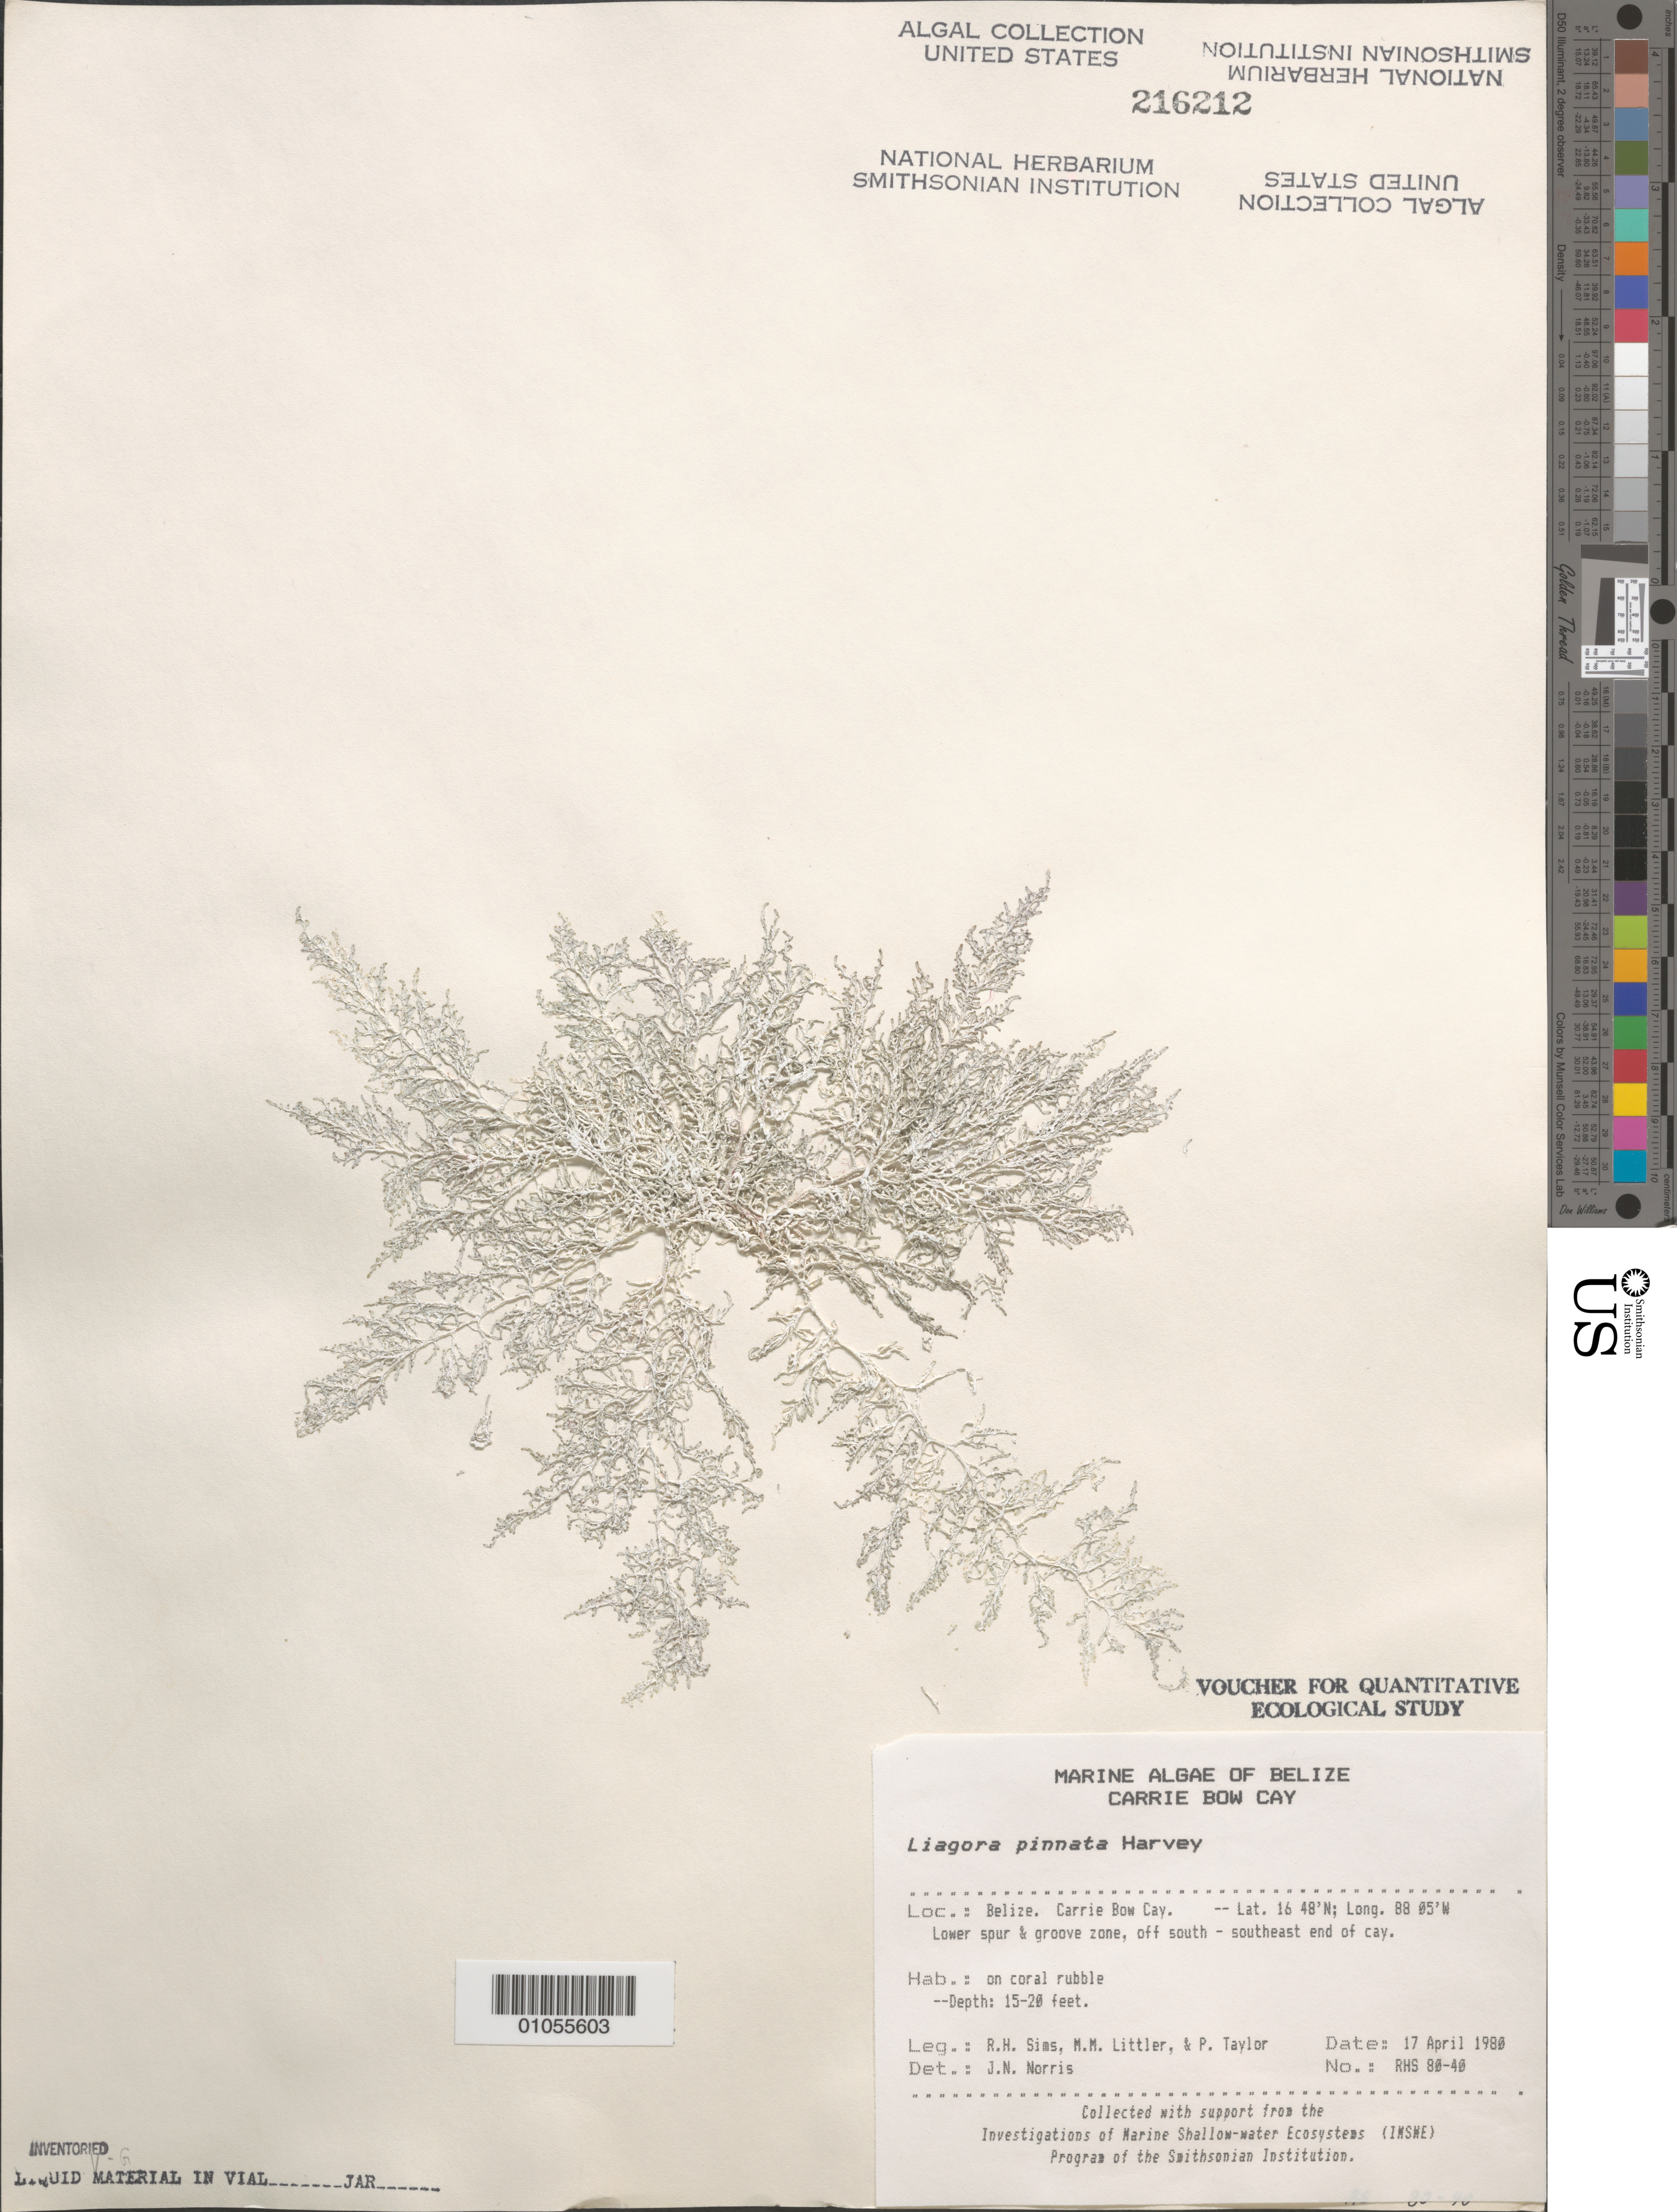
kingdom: Plantae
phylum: Rhodophyta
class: Florideophyceae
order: Nemaliales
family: Liagoraceae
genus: Liagora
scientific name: Liagora pinnata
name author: Harv.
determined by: Norris, James N.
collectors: R. H. Sims, M. M. Littler & P. R. Taylor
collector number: RHS 80-40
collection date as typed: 17 Apr 1980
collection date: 1980-04-17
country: Belize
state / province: Stann Creek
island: Carrie Bow Cay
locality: Lower spur and groove zone, off south southeast end of the cay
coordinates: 16 48'N, 88 05'W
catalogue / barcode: US 216212